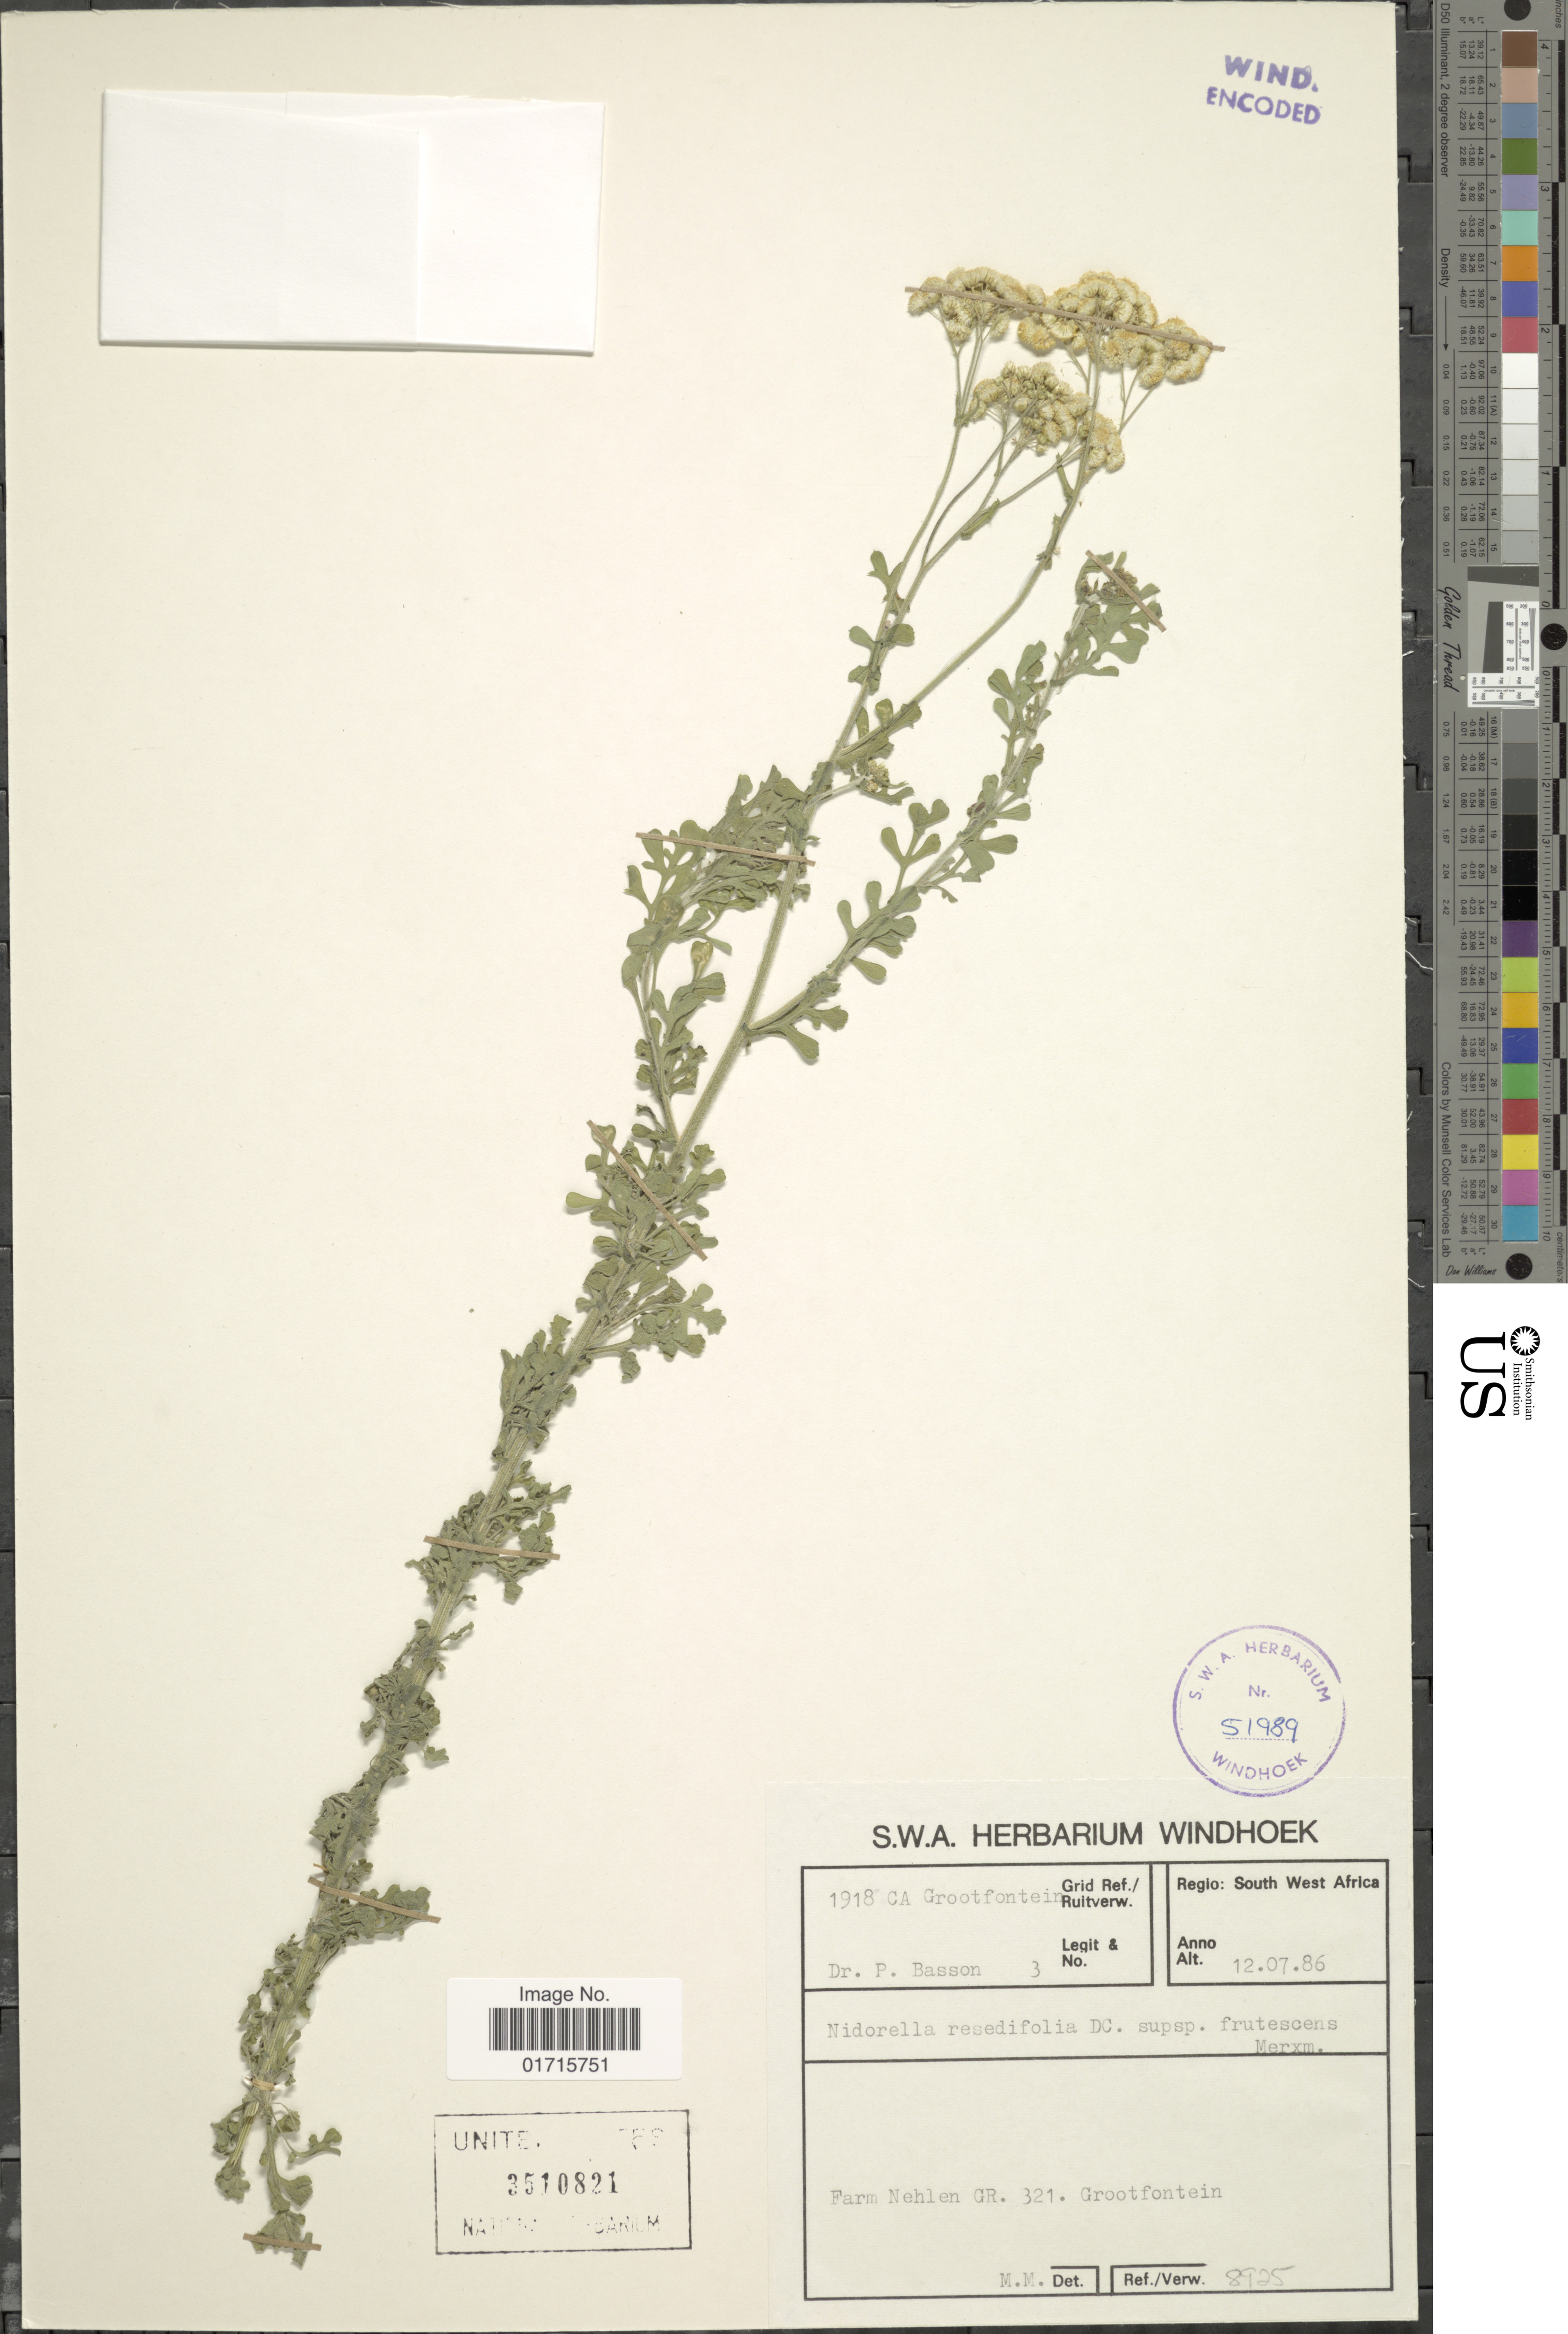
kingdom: Plantae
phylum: Tracheophyta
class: Magnoliopsida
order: Asterales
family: Asteraceae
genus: Nidorella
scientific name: Nidorella resedifolia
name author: DC.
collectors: P. Basson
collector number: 3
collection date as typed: Transcribed d/m/y: 12/7/86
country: Namibia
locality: Regio: South West Africa. Farm Nehlen GR. 321. Grootfontein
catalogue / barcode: US 3510821